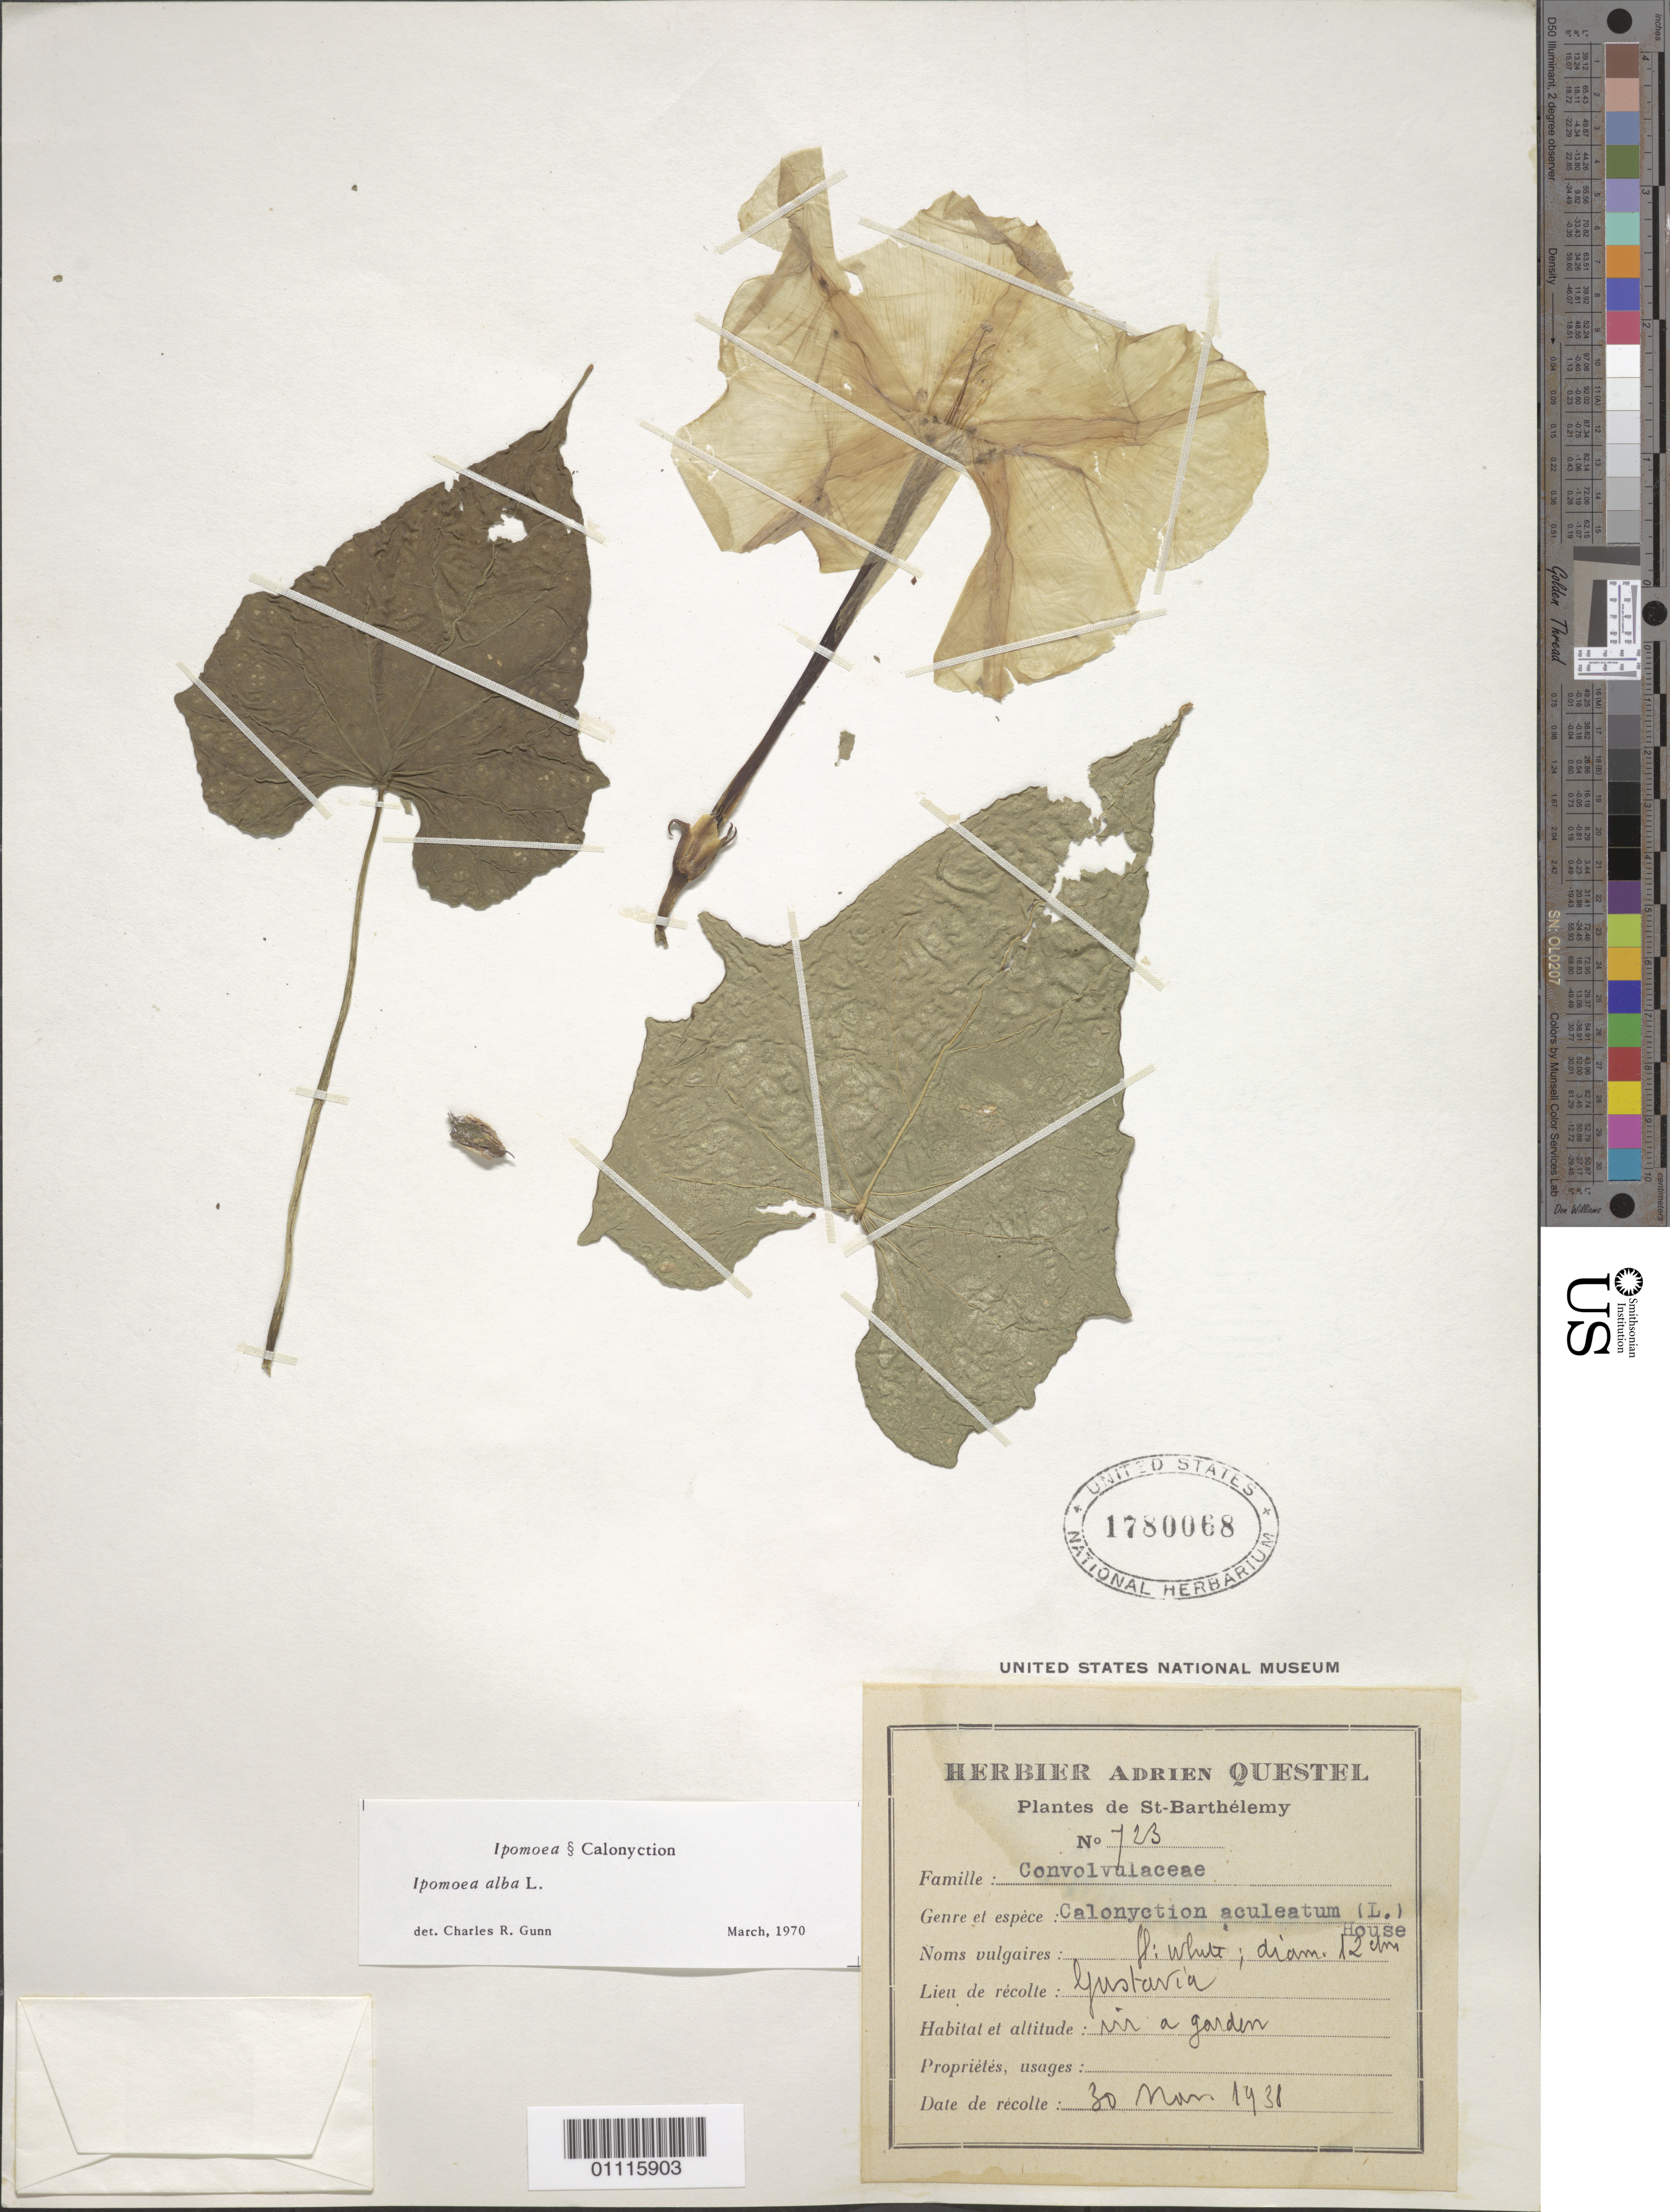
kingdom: Plantae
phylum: Tracheophyta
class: Magnoliopsida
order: Solanales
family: Convolvulaceae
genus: Ipomoea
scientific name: Ipomoea alba L.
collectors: A. Questel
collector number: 723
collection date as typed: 30 Mar 1938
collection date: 1938-03-30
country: Saint Barthélemy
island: St. Barthélemy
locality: Gustavia. In a garden.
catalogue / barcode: US 1780068